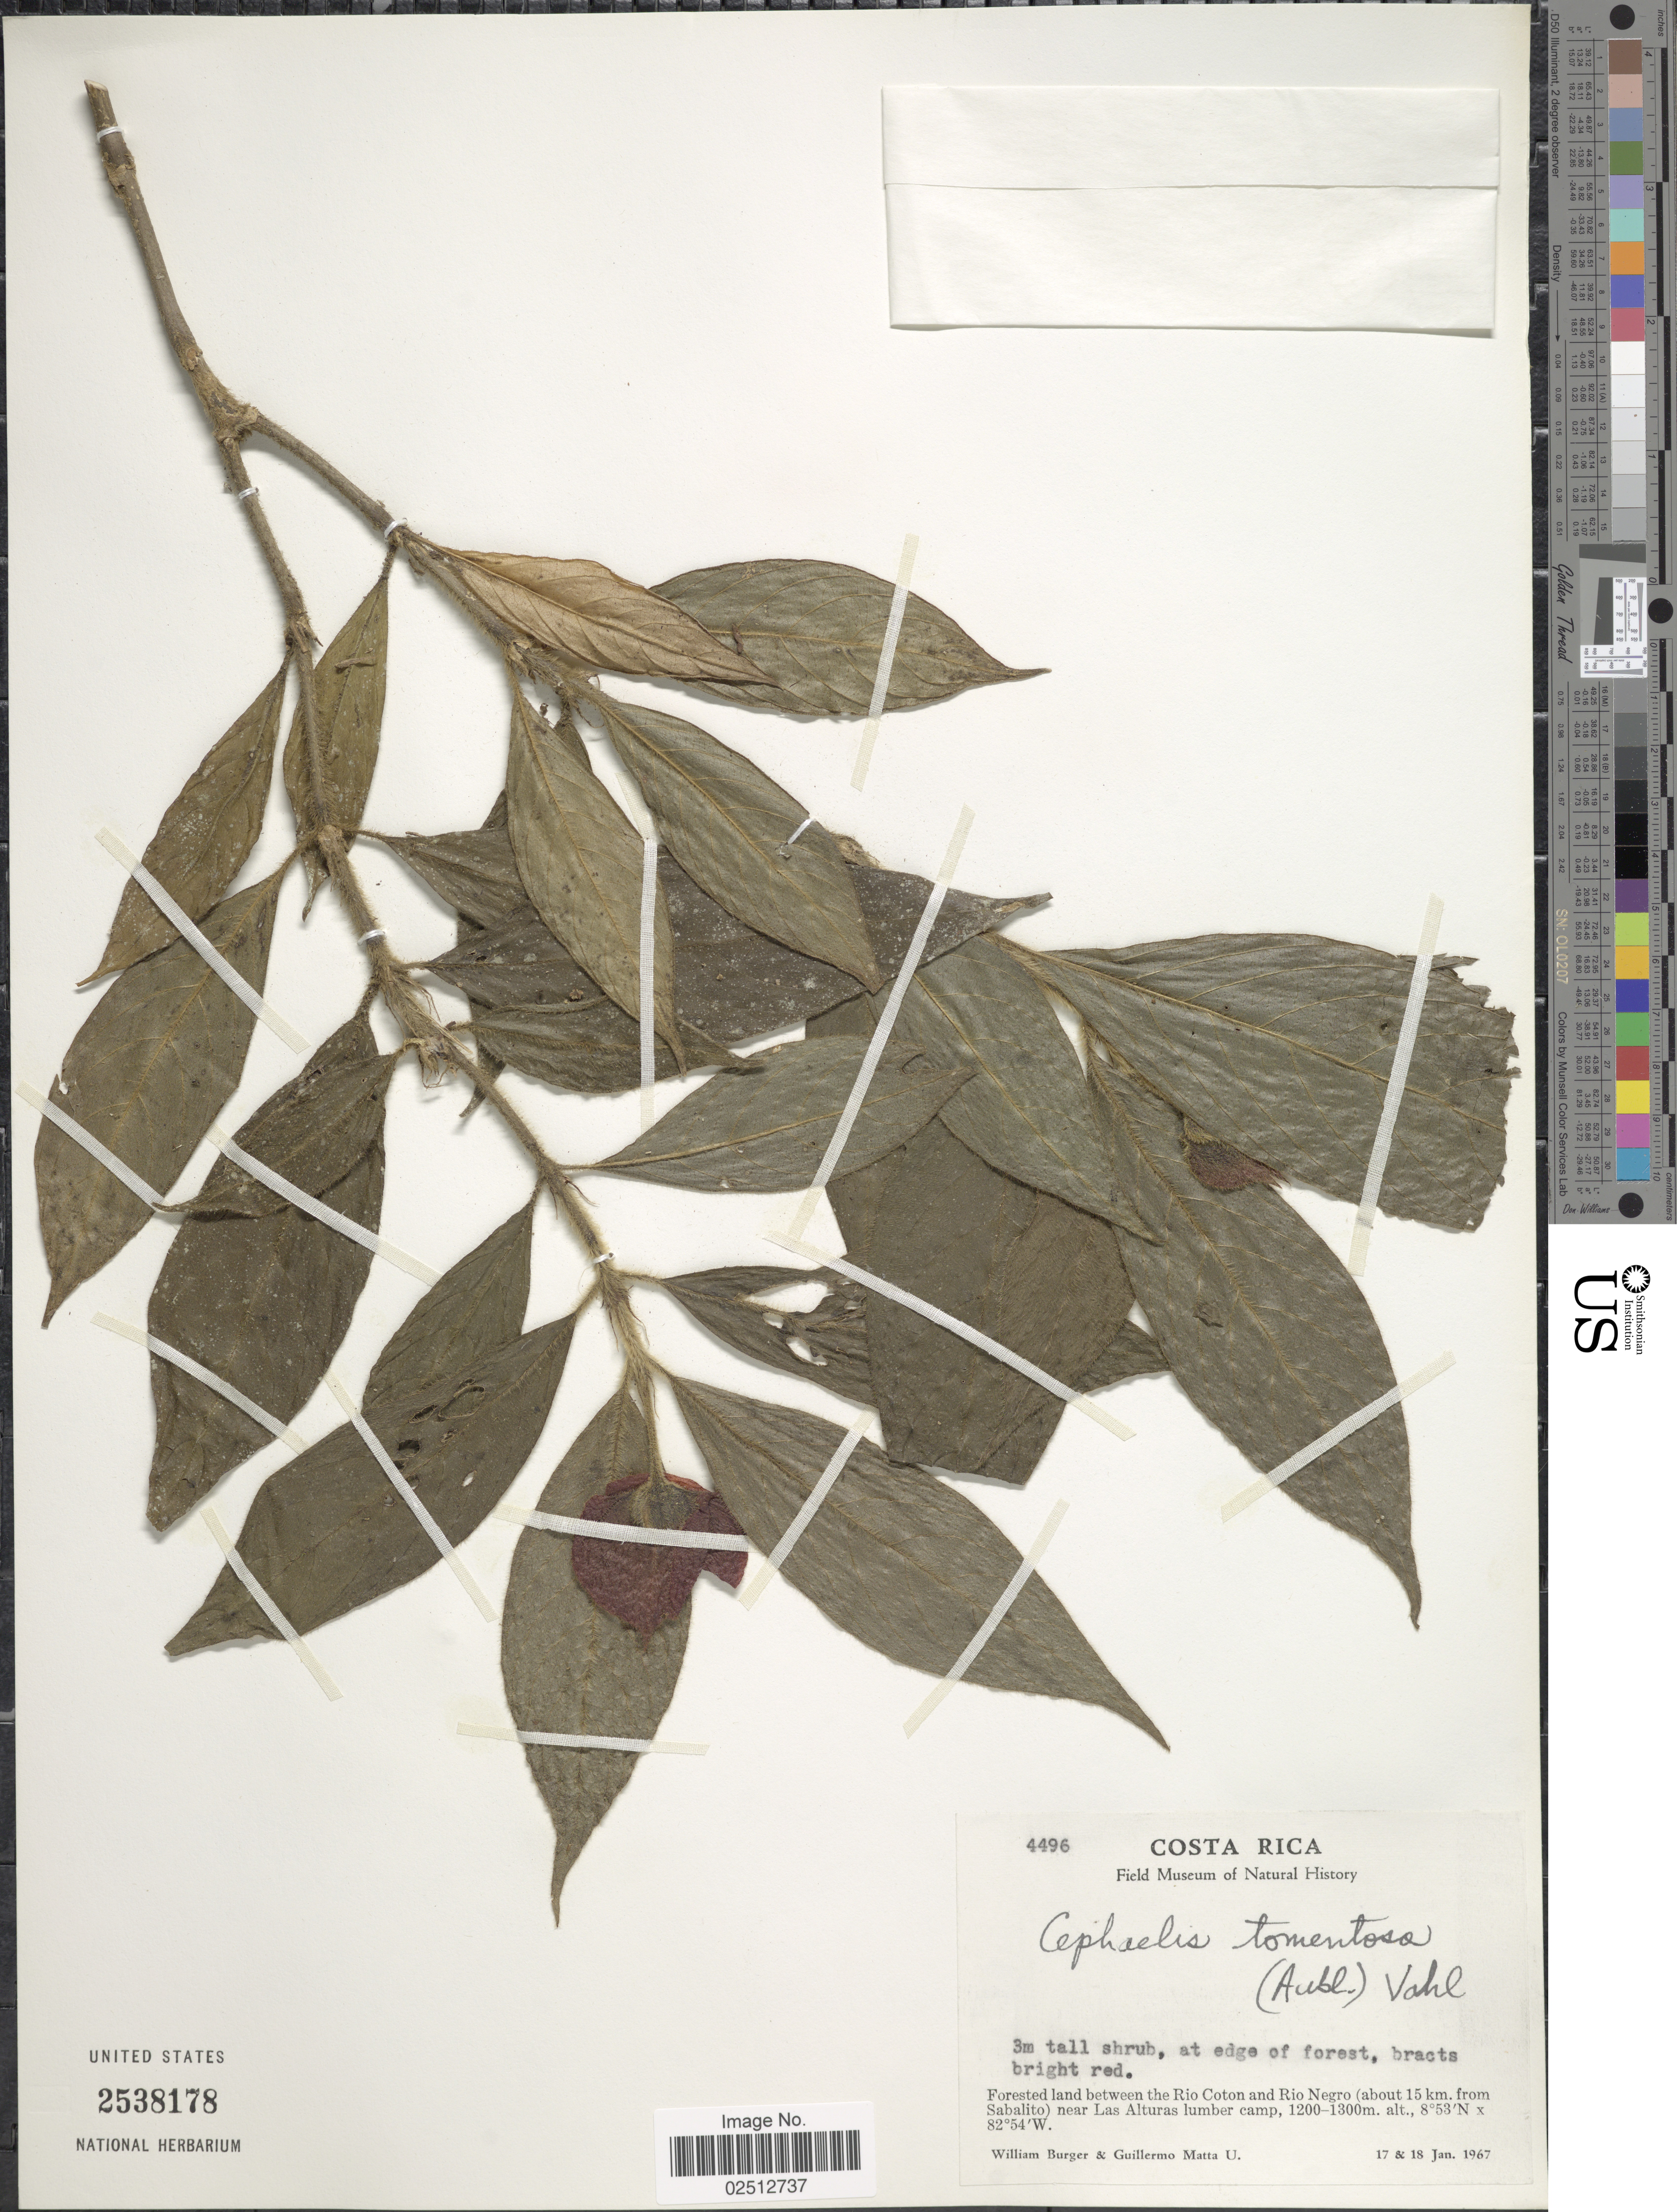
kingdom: Plantae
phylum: Tracheophyta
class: Magnoliopsida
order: Gentianales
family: Rubiaceae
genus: Psychotria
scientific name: Psychotria poeppigiana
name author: Müll. Arg.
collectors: W. Burger & G. Matta U.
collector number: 4496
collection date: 1967-01-17/1967-01-18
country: Costa Rica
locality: Forested land between the Rio Coton and Rio Negro (about 15 km. from Sabalito) near Las Alturas lumber camp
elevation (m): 1200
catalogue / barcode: US 2538178